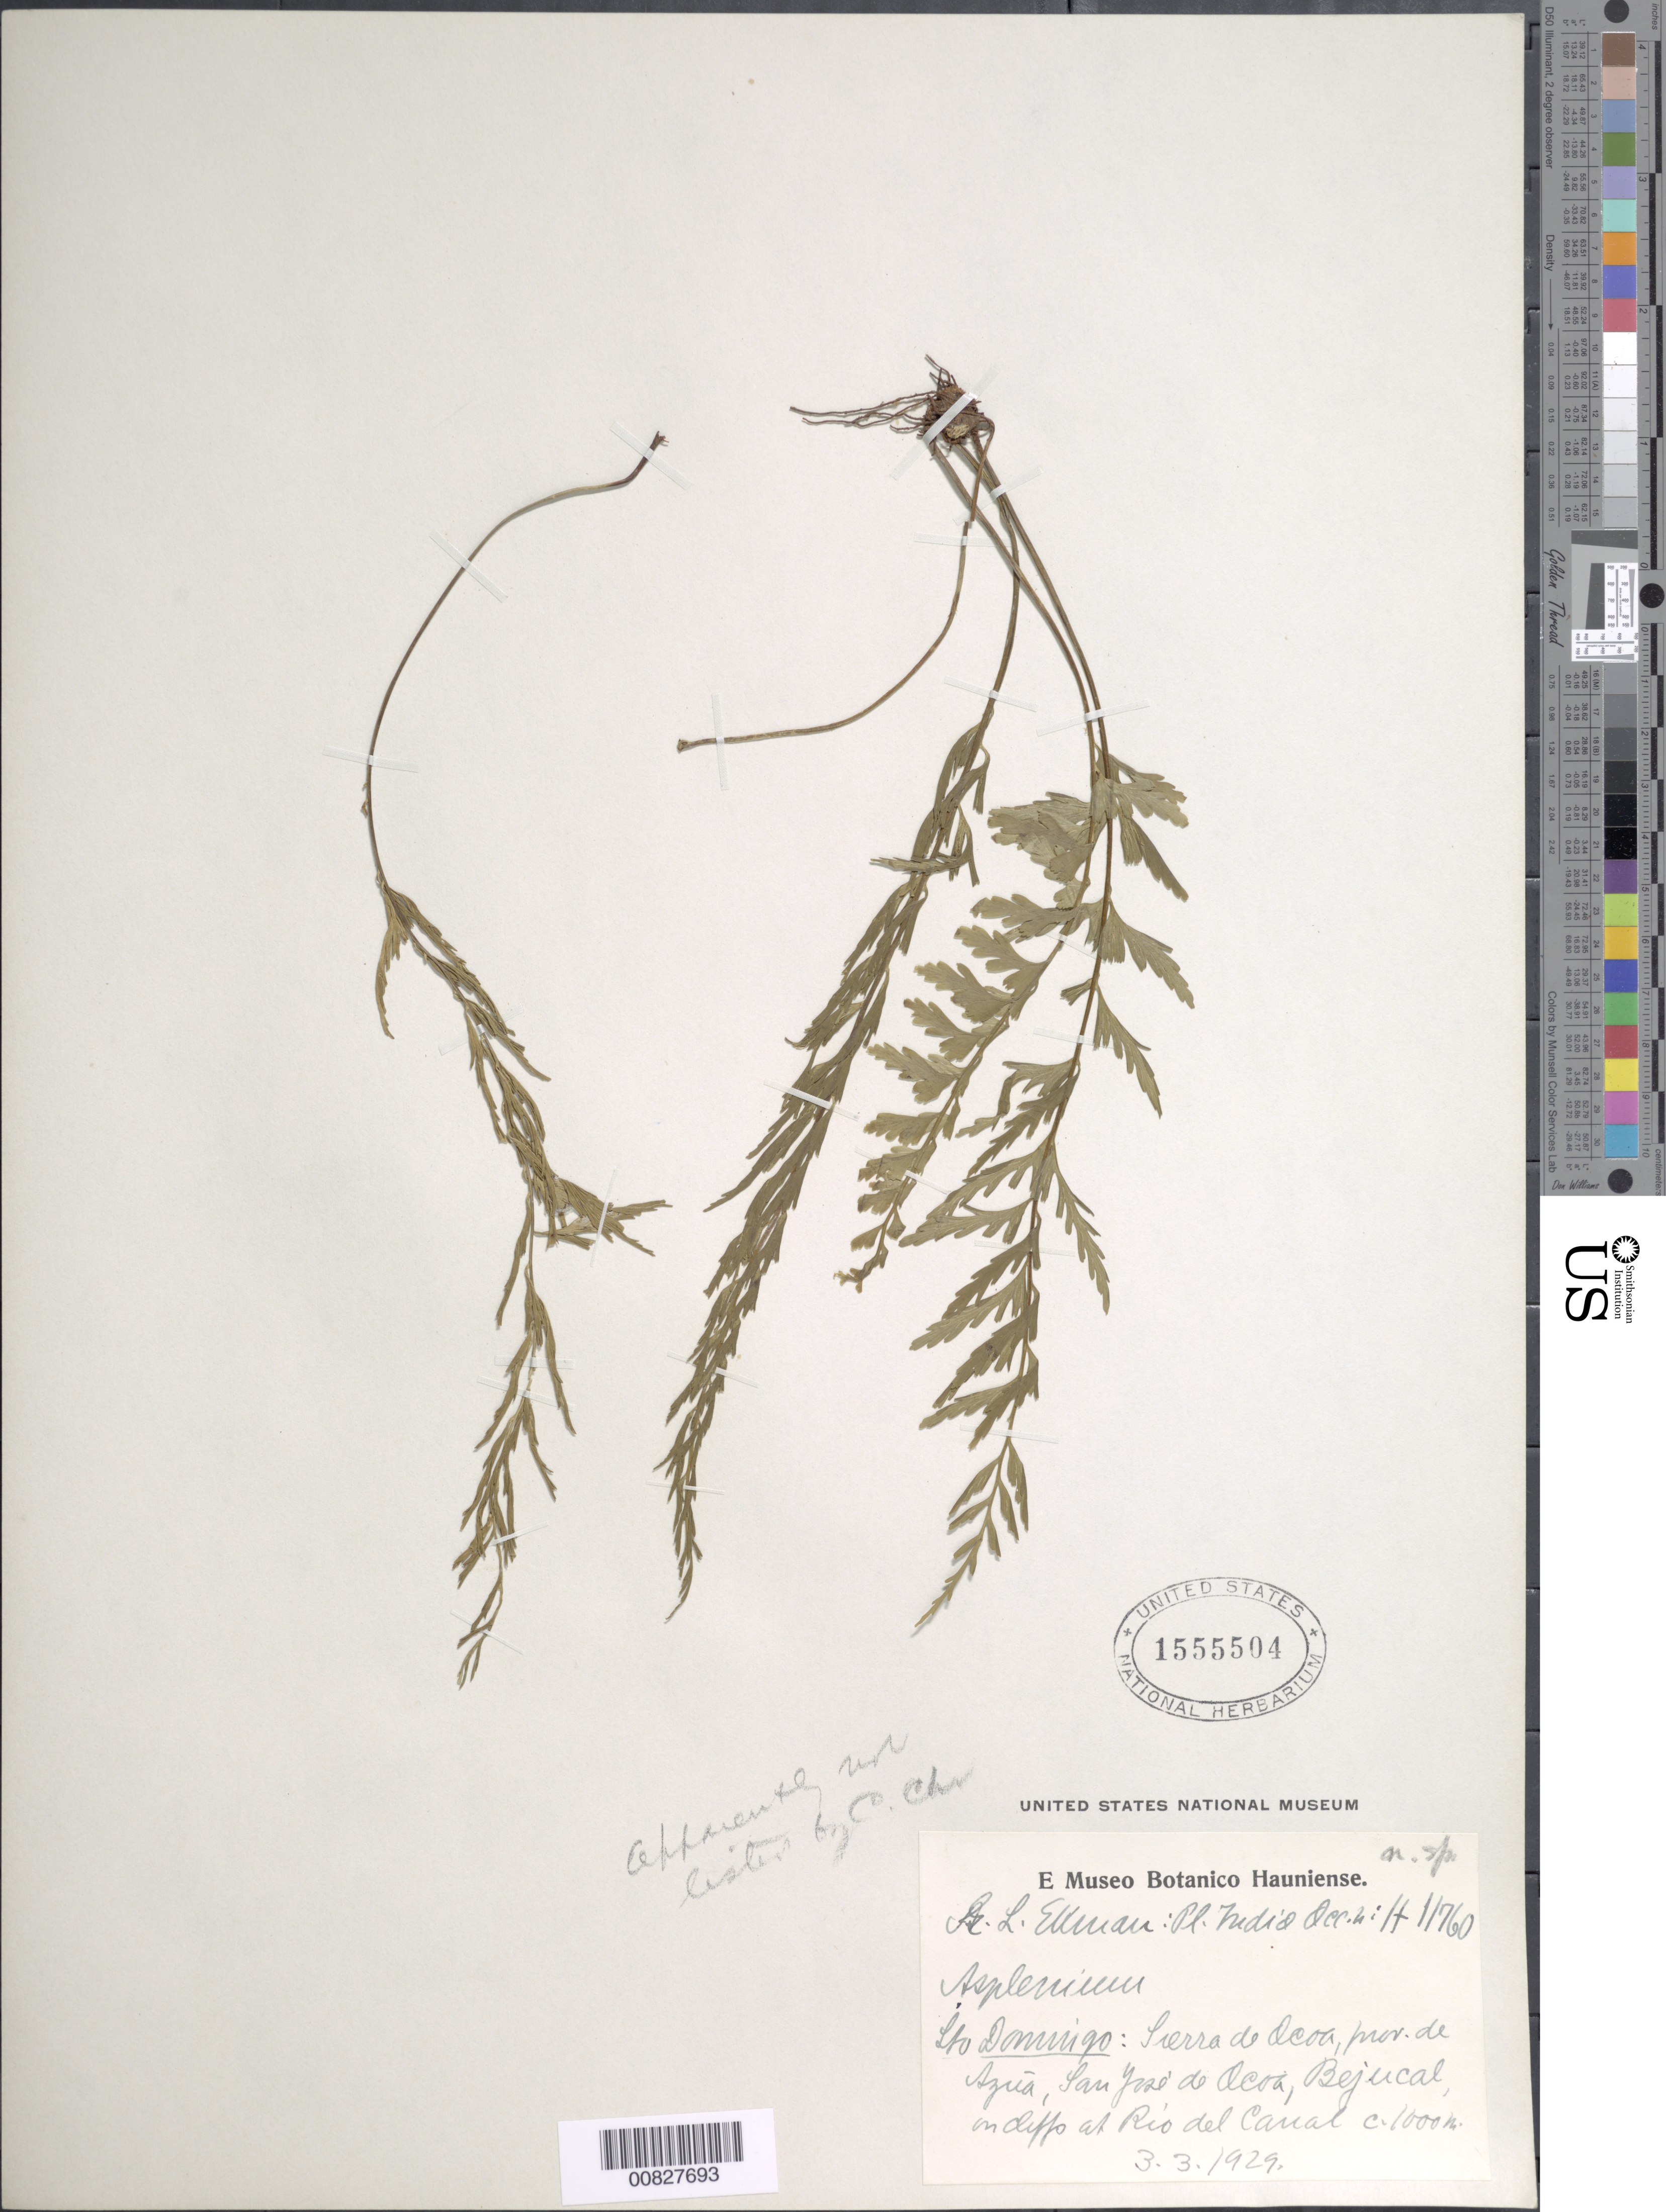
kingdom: Plantae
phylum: Tracheophyta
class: Polypodiopsida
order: Polypodiales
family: Aspleniaceae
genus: Asplenium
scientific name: Asplenium sp.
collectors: E. L. Ekman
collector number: H 11760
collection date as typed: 03 Mar 1929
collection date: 1929-03-03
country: Dominican Republic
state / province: Azua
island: Hispaniola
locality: Sierra de Ocoa, San José de Ocoa, Bejucal, Río del Canal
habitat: Cliffs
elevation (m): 1000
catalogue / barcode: US 1555504